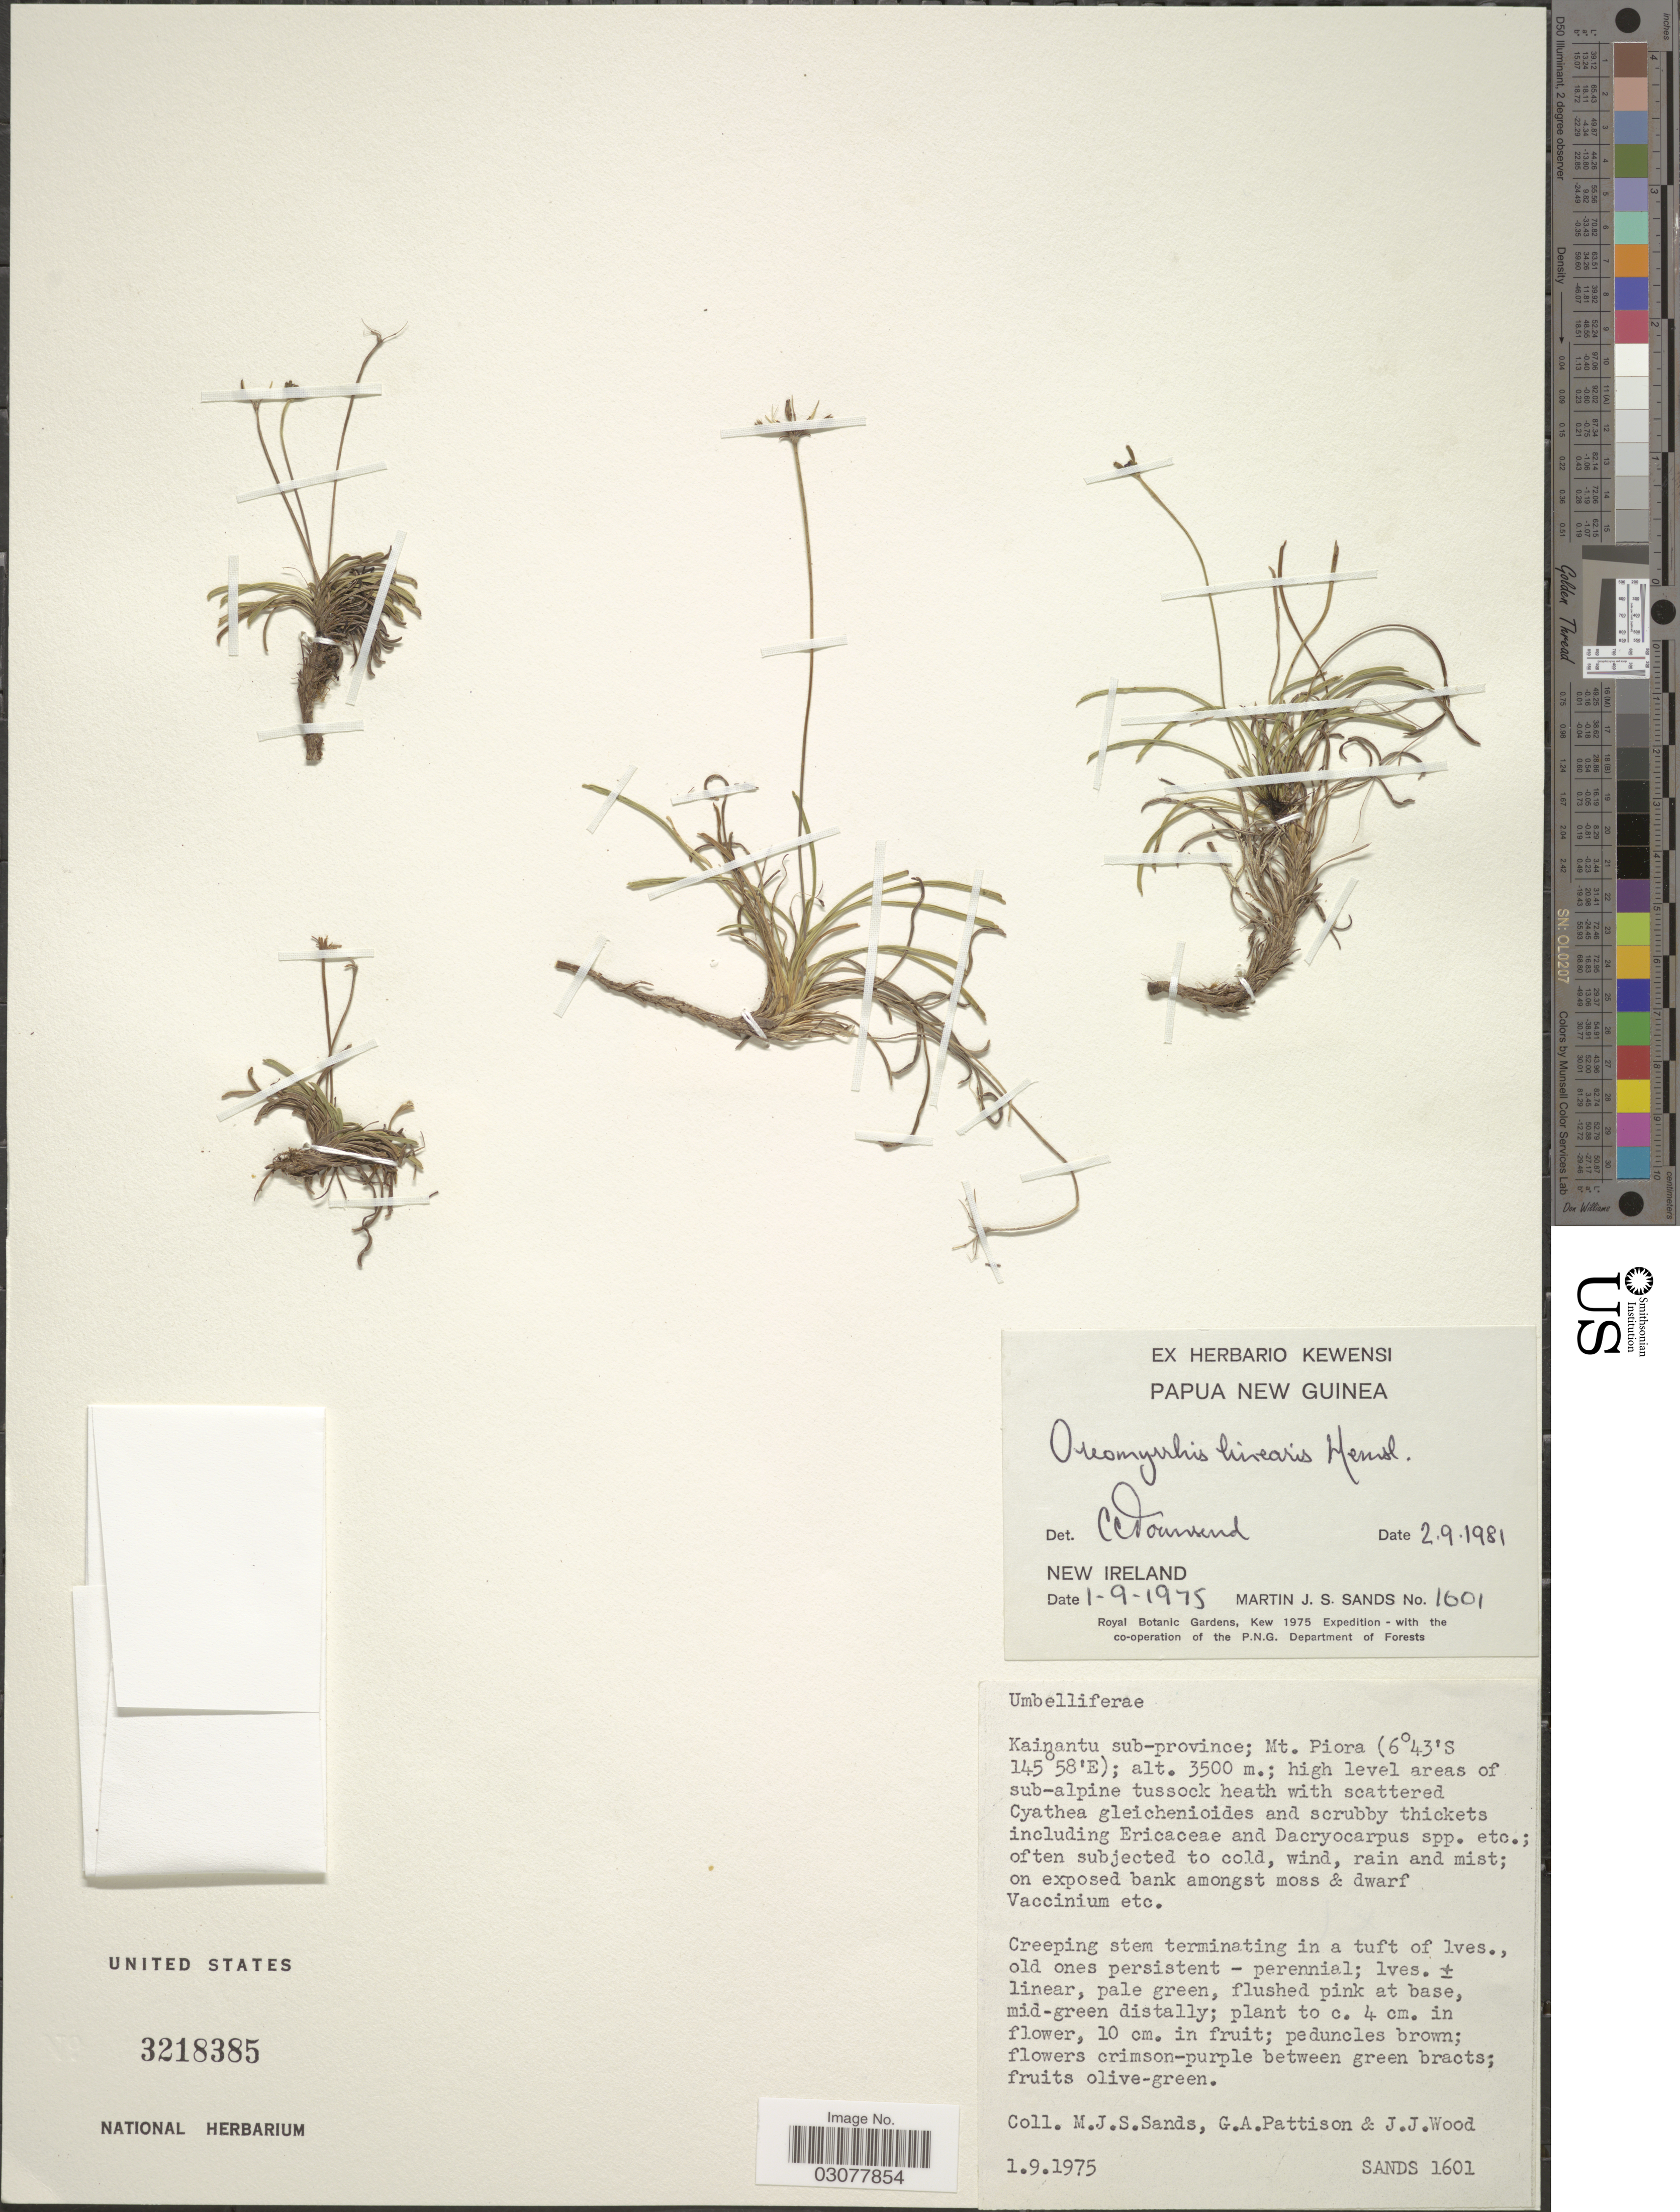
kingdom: Plantae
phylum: Tracheophyta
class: Magnoliopsida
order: Apiales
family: Apiaceae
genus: Chaerophyllum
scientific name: Chaerophyllum lineare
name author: (Hemsl.) K.F. Chung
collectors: M. Sands, G. Pattison & J. Wood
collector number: SANDS1601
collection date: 1975-09-01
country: Papua New Guinea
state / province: New Ireland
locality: Kainantu sub-province; Mt. Piora.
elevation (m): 3500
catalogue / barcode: US 3218385